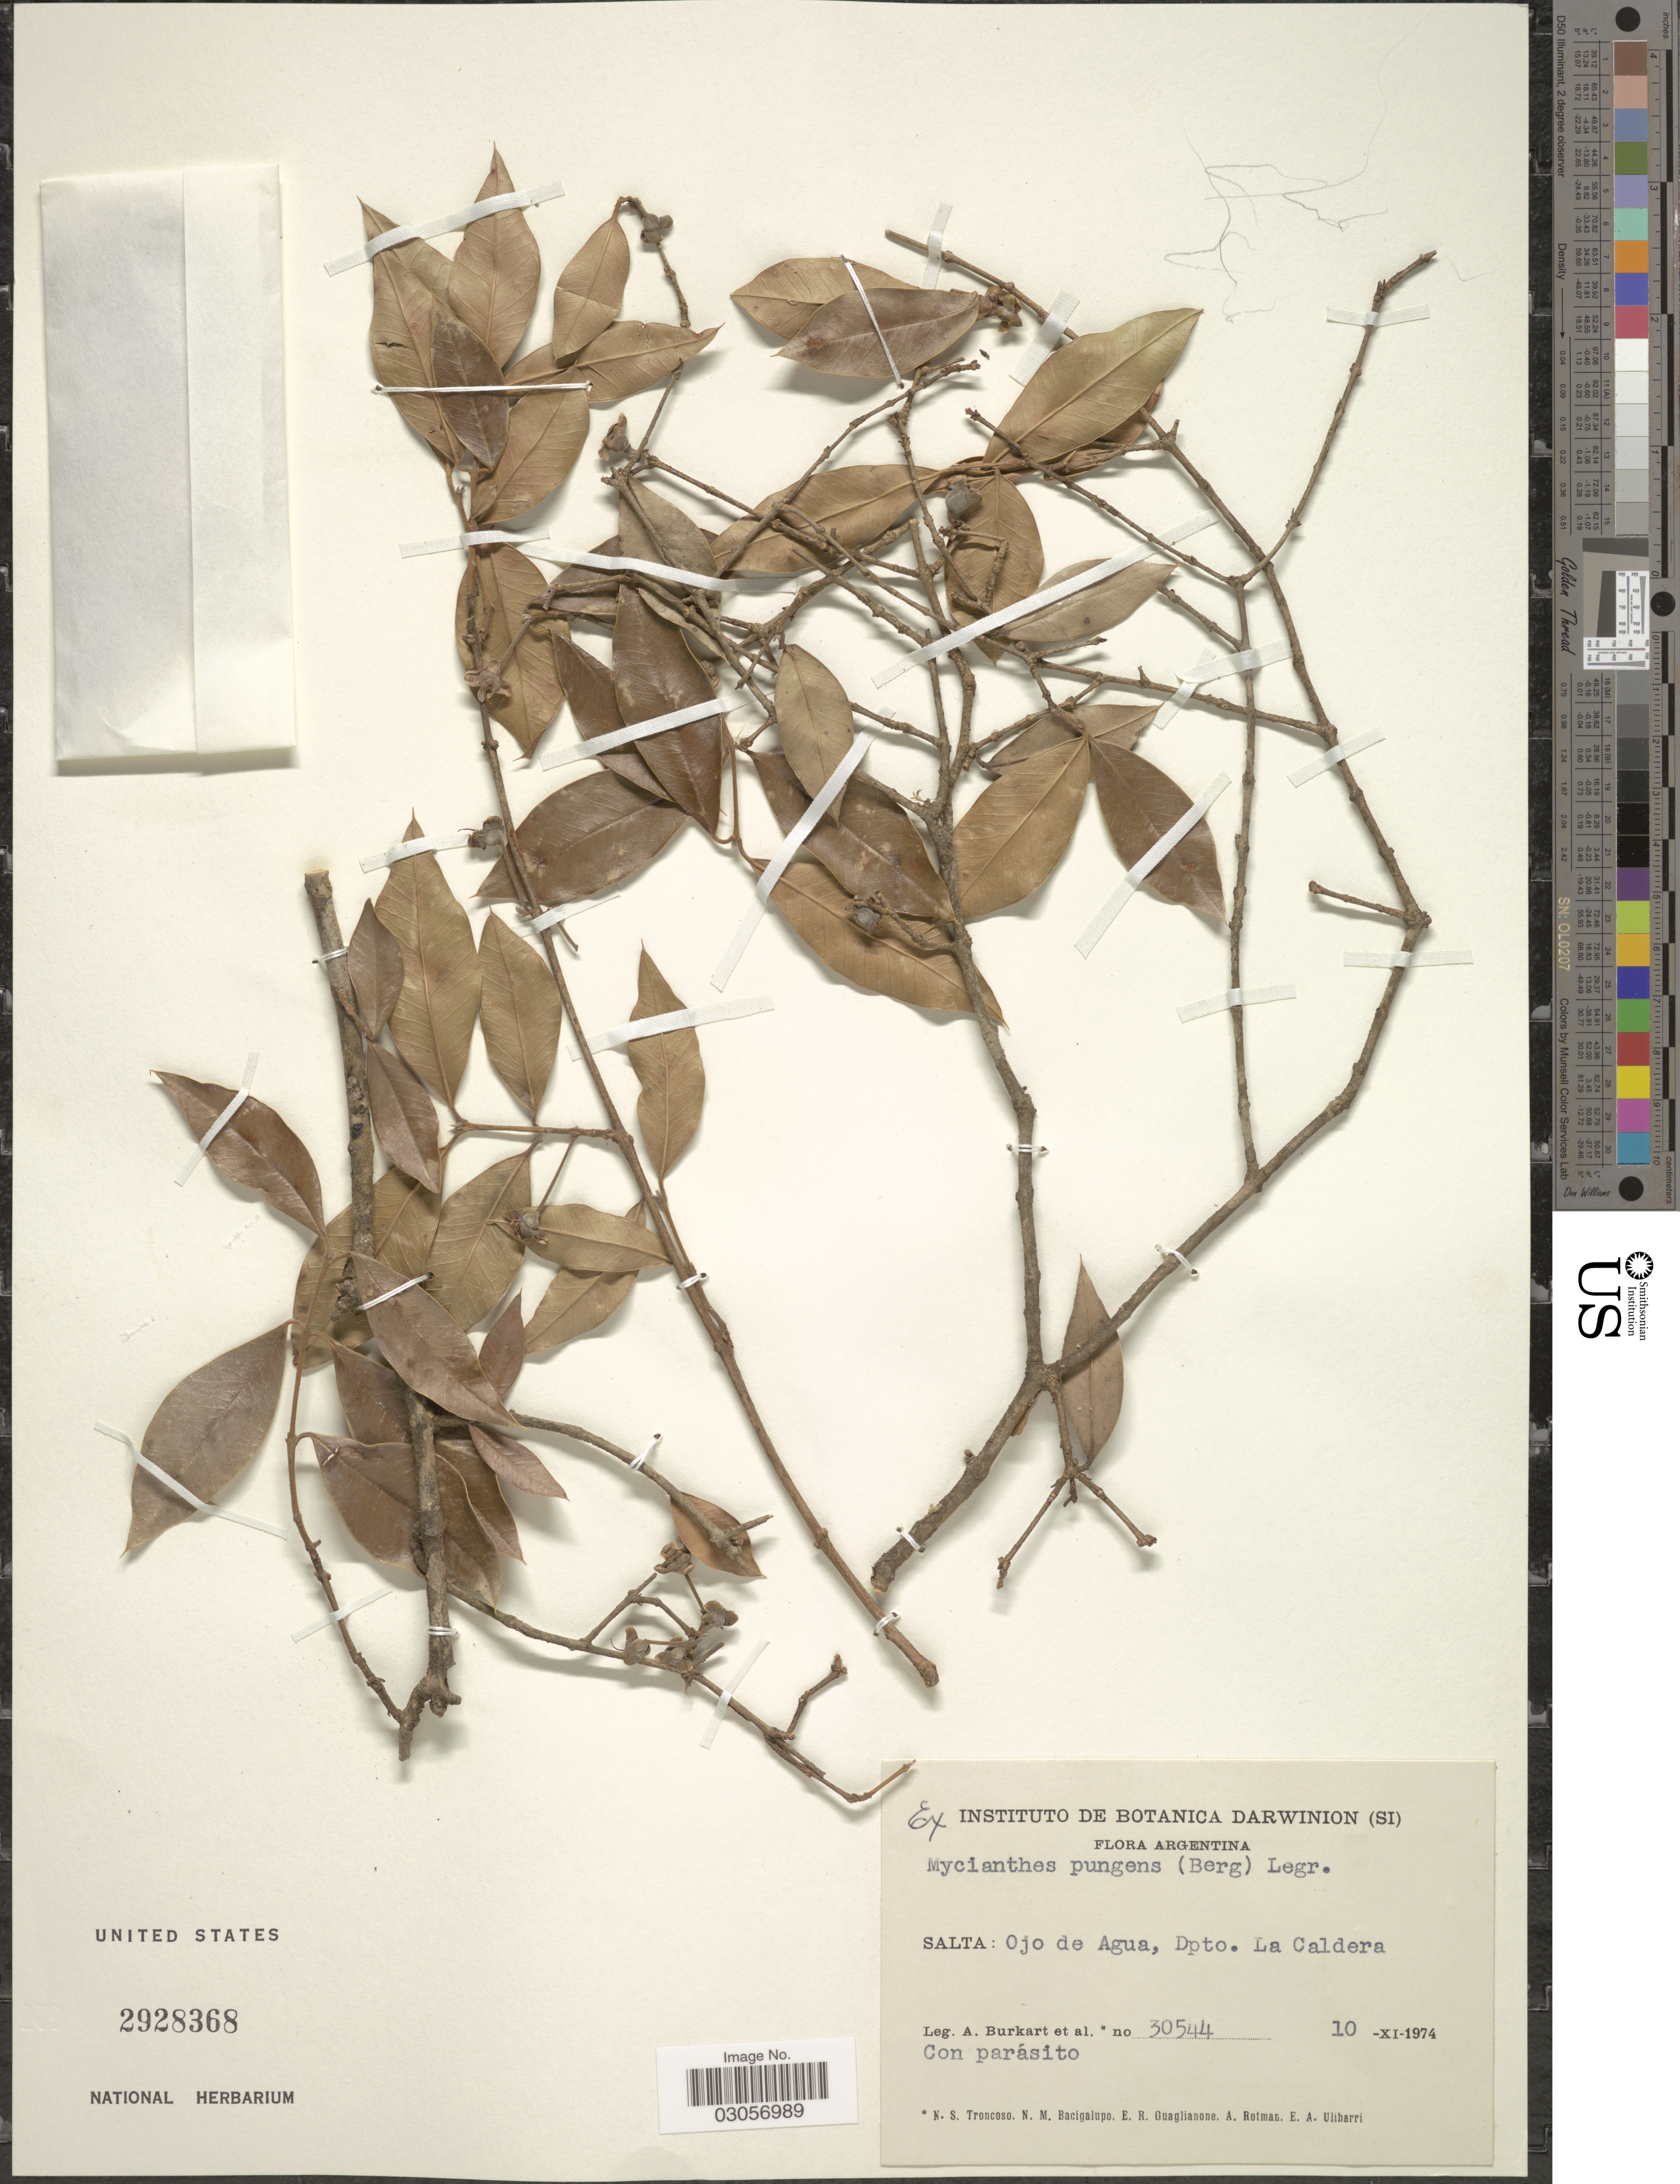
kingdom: Plantae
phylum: Tracheophyta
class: Magnoliopsida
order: Myrtales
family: Myrtaceae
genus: Myrcianthes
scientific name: Myrcianthes pungens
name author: (O. Berg) D. Legrand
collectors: A. E. Burkart, N. Troncoso, N. M. Bacigalupo, E. R. Guaglianone & et al.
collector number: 30544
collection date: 1974-11-10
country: Argentina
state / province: Salta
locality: Ojo de Agua, Dpto. La Caldera.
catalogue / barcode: US 2928368